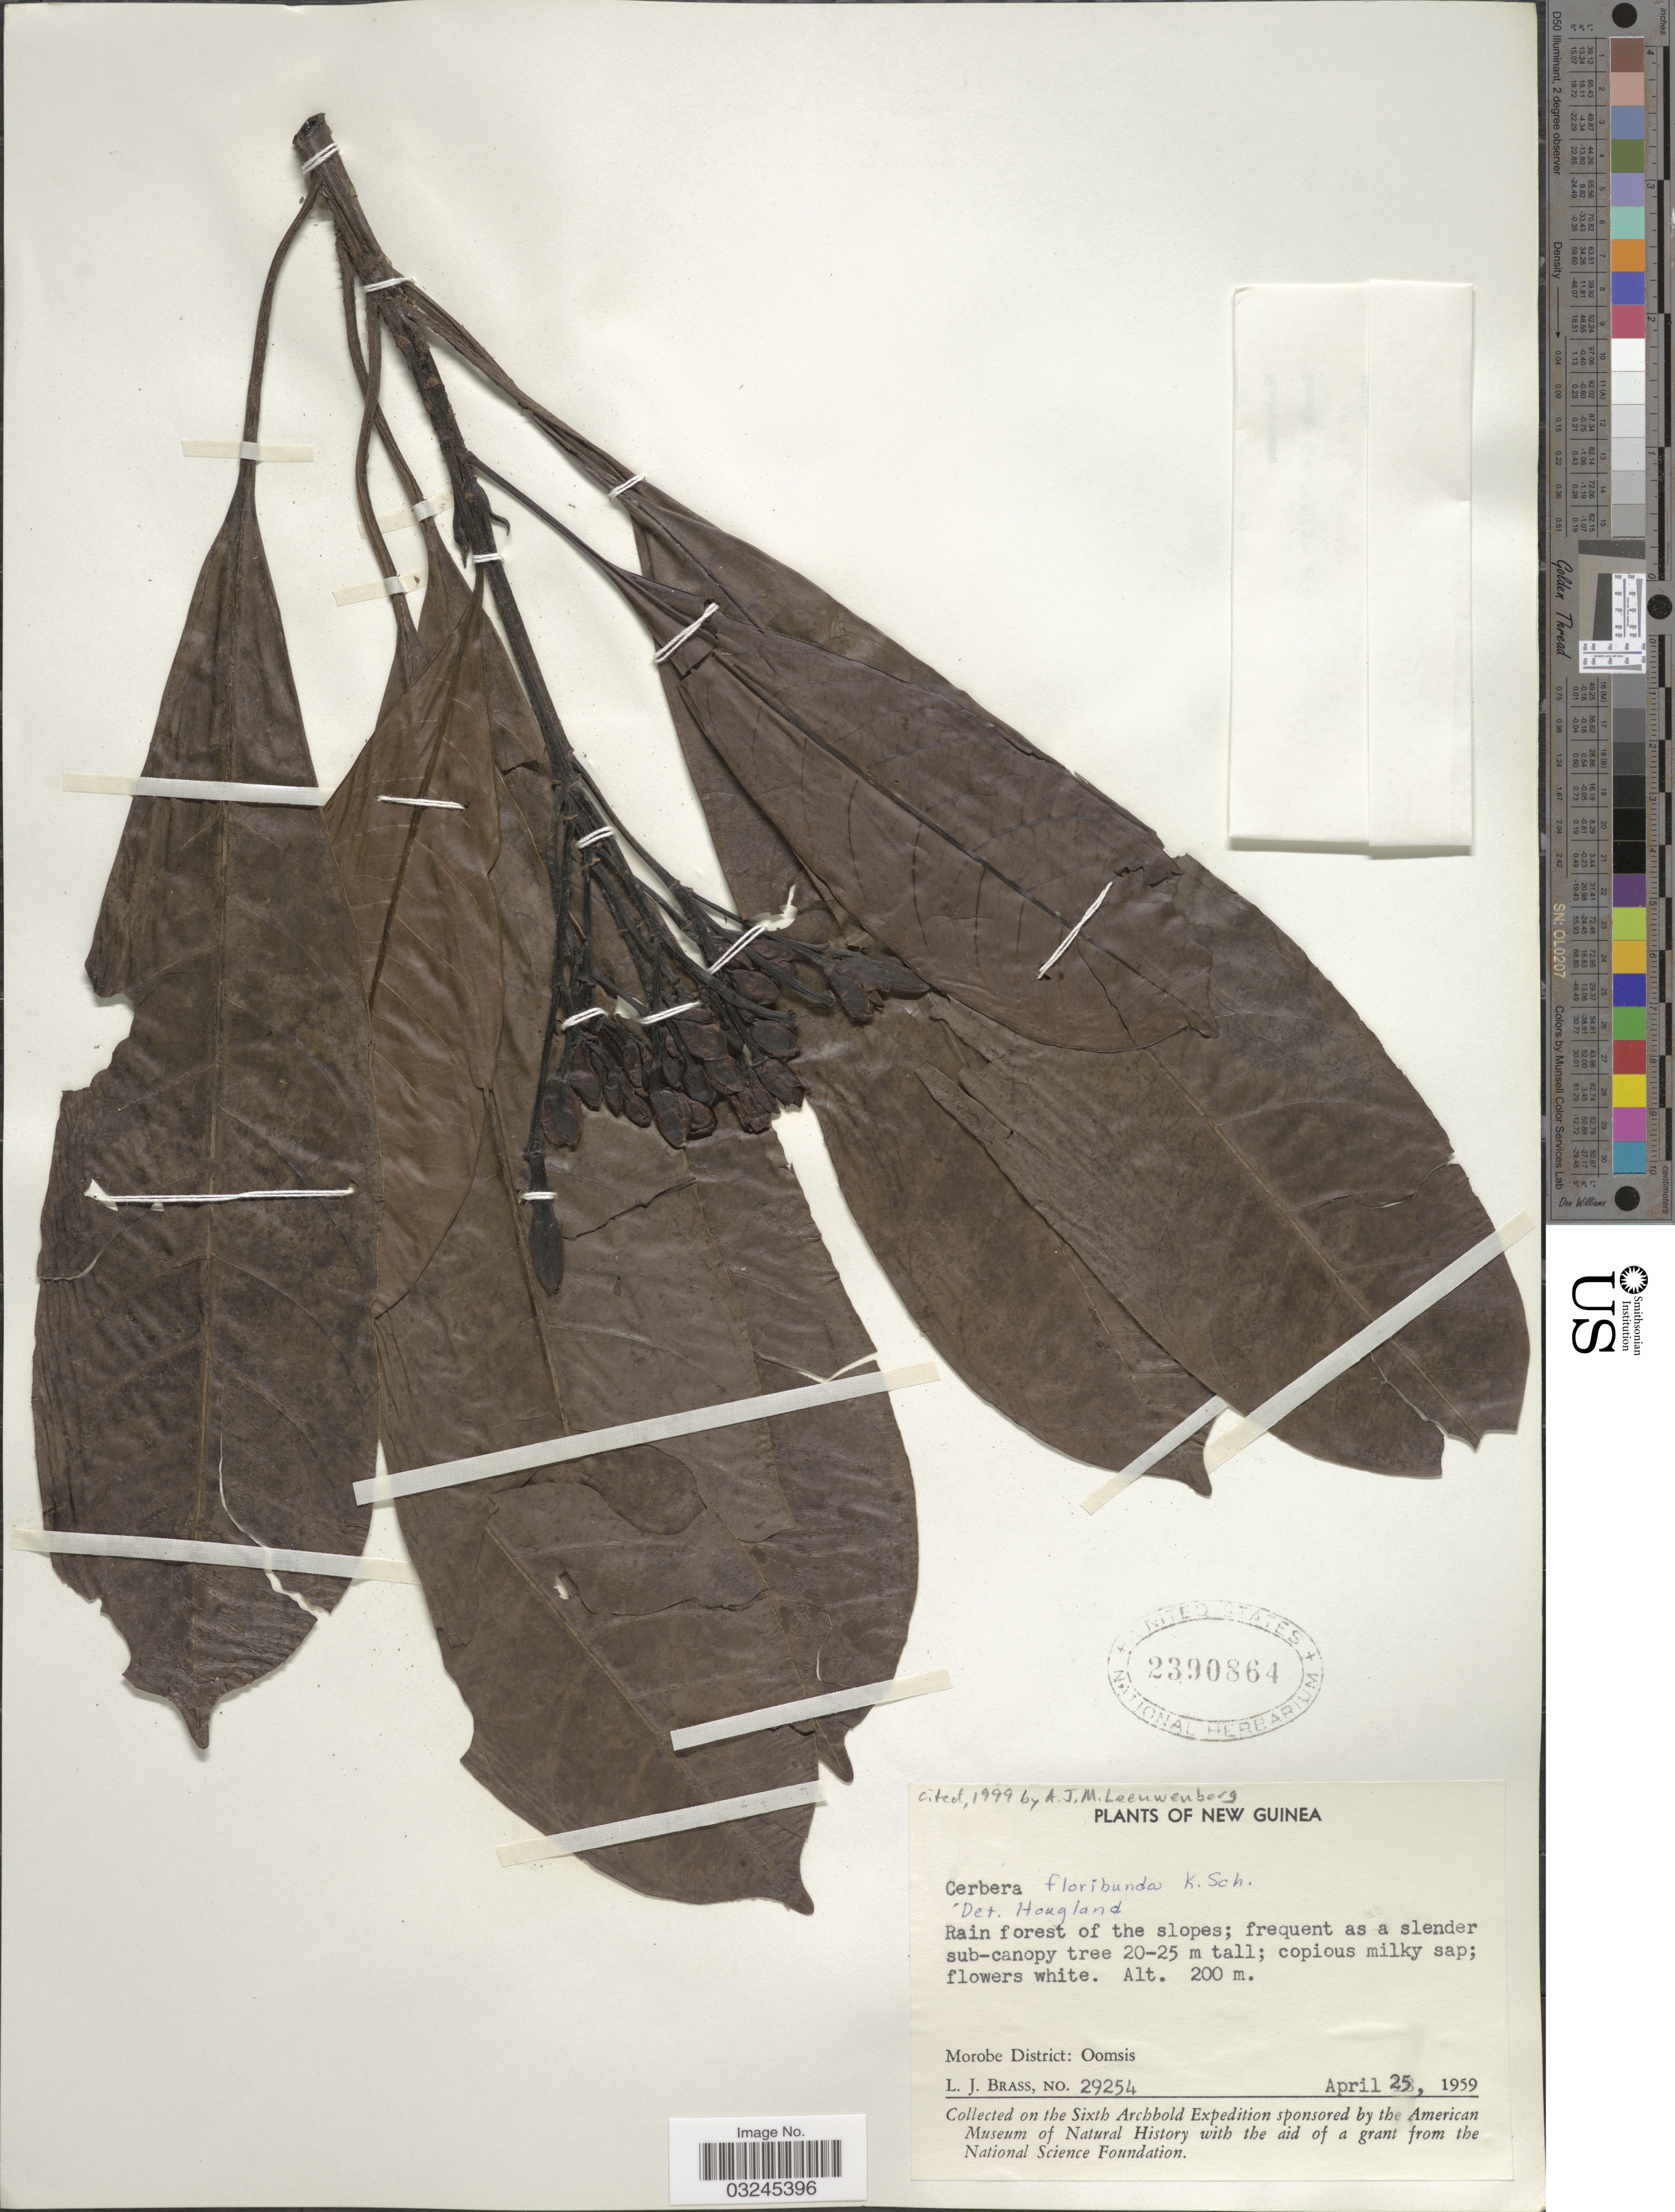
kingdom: Plantae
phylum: Tracheophyta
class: Magnoliopsida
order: Gentianales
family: Apocynaceae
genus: Cerbera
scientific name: Cerbera floribunda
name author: K. Schum.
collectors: L. J. Brass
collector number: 29254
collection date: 1959-04-25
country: Papua New Guinea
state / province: Morobe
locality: New Guinea. Morobe District: Oomsis.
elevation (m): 200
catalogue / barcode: US 2390864